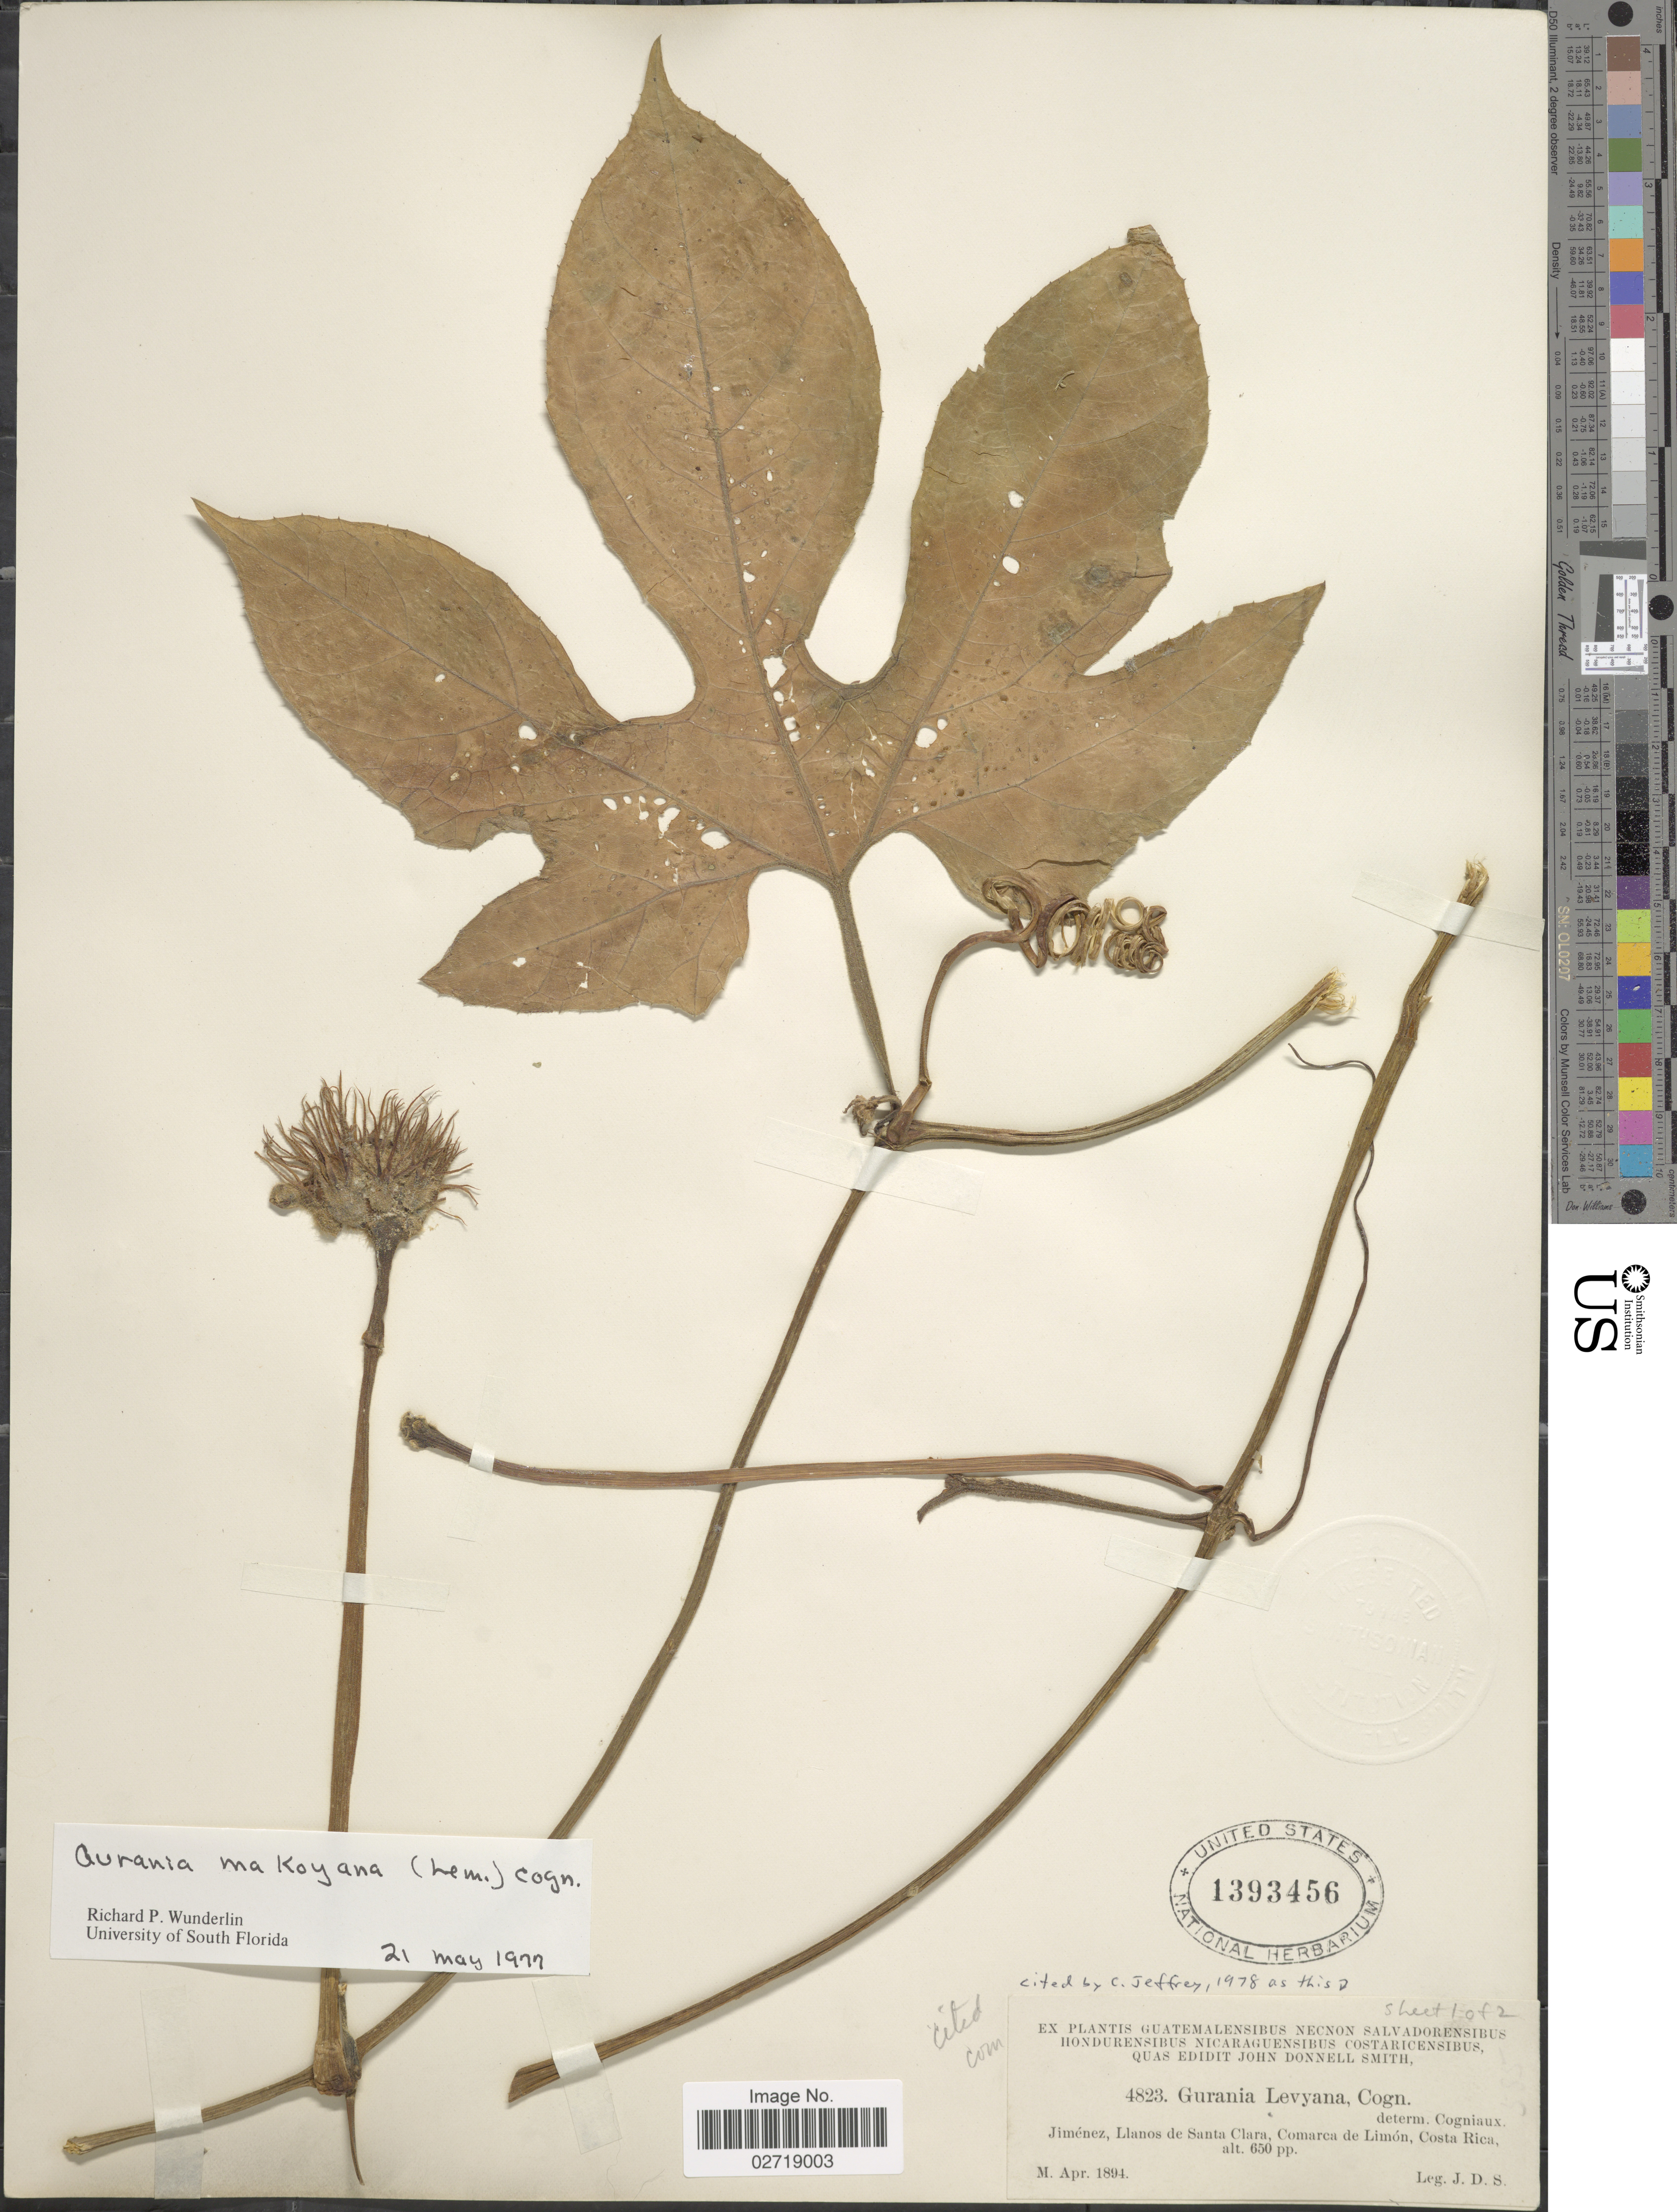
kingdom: Plantae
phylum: Tracheophyta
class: Magnoliopsida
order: Cucurbitales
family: Cucurbitaceae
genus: Gurania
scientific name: Gurania levyana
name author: Cogn.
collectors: J. Donnell Smith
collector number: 4823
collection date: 1894-04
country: Costa Rica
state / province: Limón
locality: Jimenez, Llanos de Santa Clara, Comarca de Limon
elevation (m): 198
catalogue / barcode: US 1393456